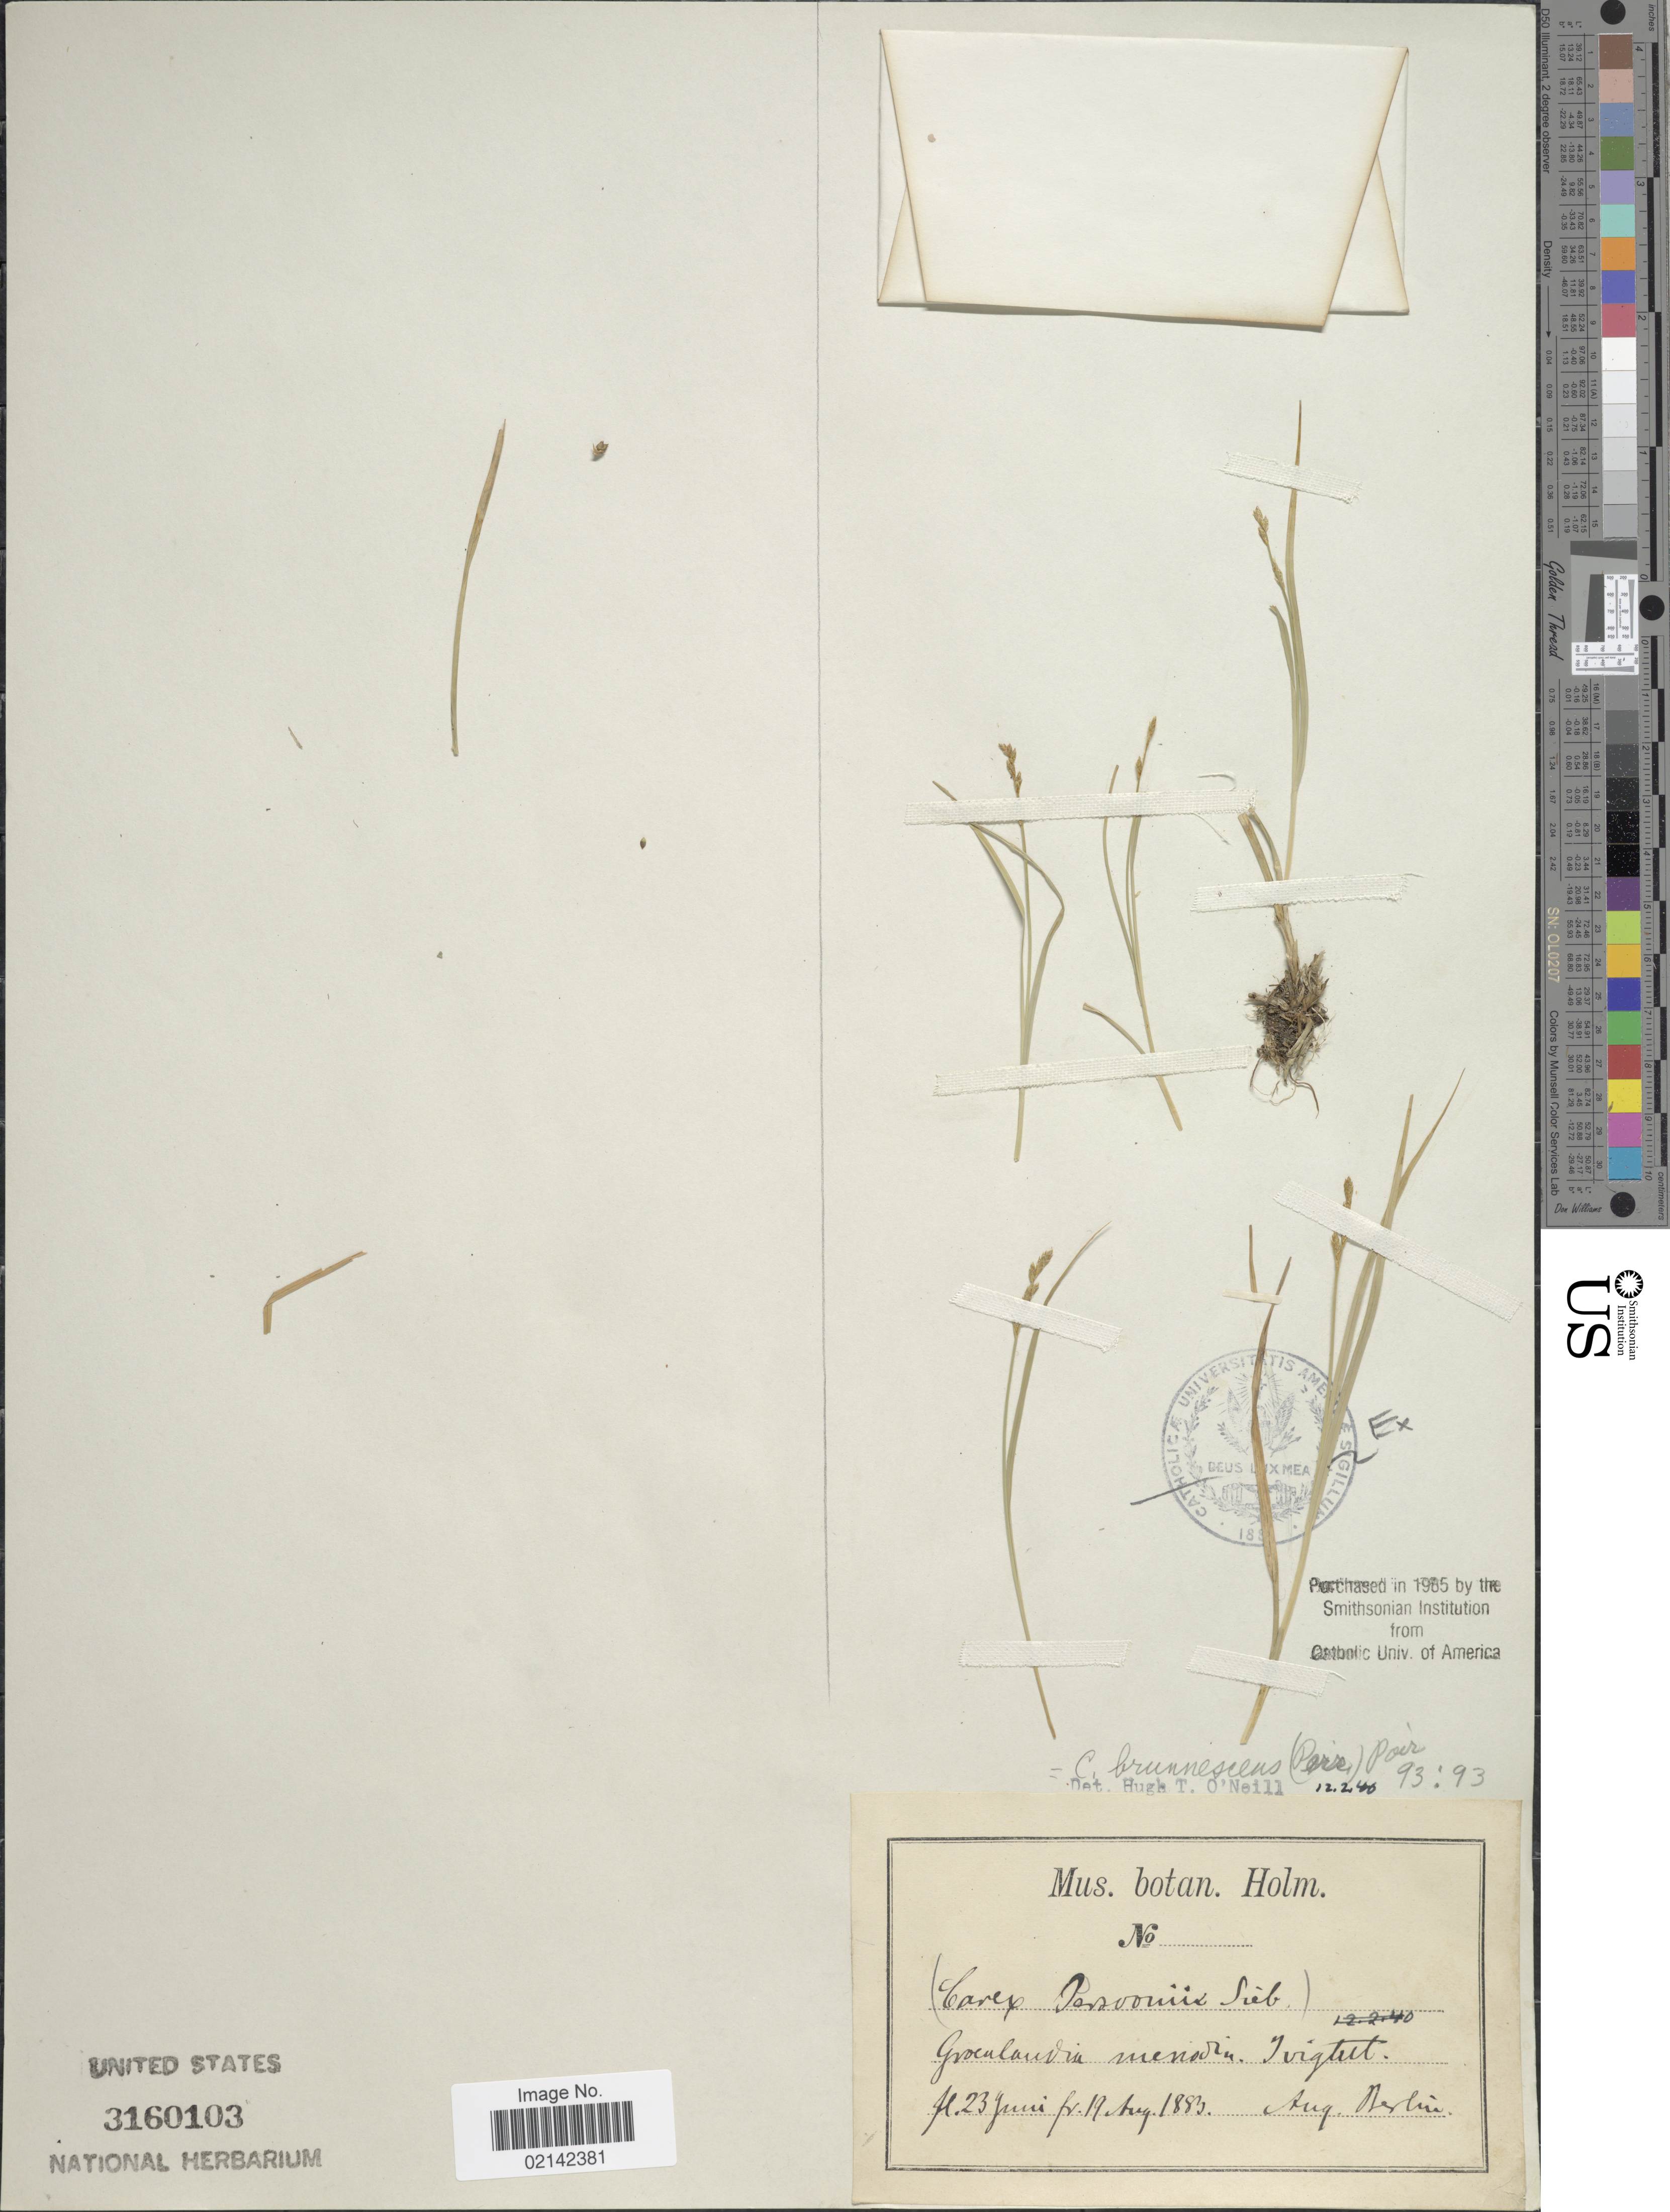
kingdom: Plantae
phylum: Tracheophyta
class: Liliopsida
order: Poales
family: Cyperaceae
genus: Carex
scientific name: Carex brunnescens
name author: (Pers.) Poir.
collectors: Berlin, --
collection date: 1883-06-23/1883-08-19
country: Greenland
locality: Groenlandia meriodn. Ivigtut.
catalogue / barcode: US 3160103